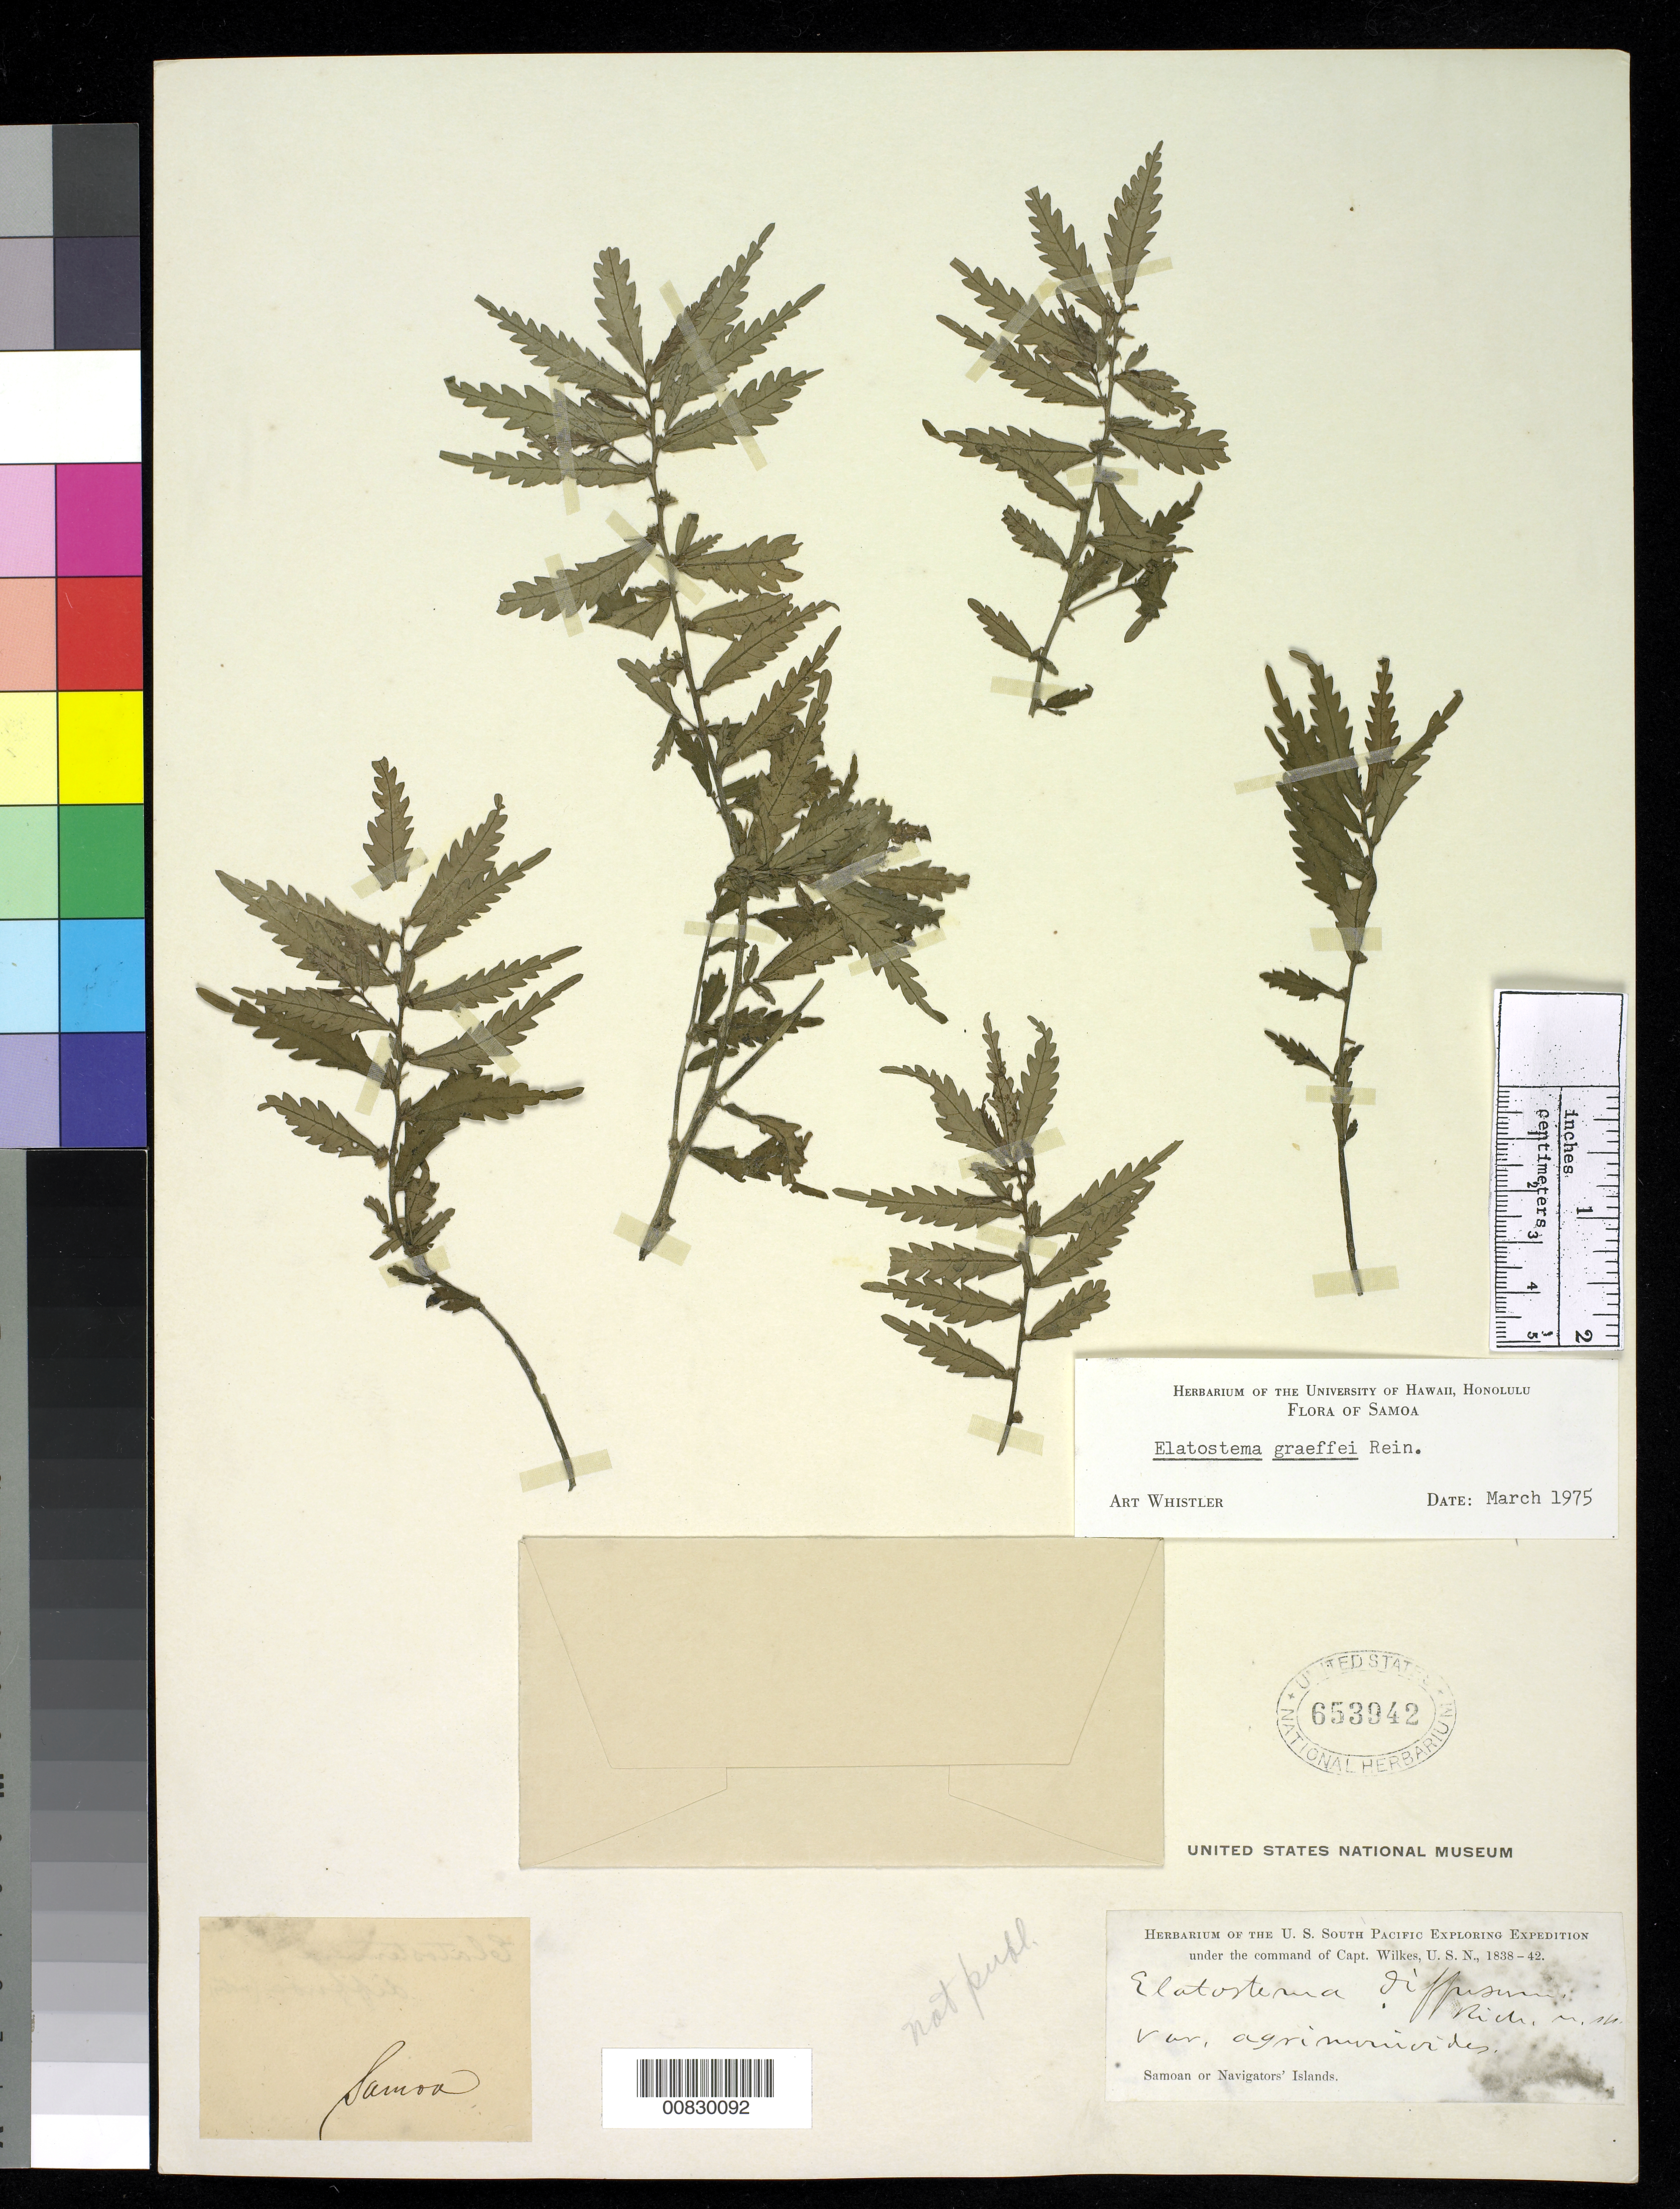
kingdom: Plantae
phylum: Tracheophyta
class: Magnoliopsida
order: Rosales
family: Urticaceae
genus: Elatostema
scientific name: Elatostema graeffei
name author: Reinecke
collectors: Wilkes Explor. Exped.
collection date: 1838/1842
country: American Samoa / Samoa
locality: Samoan Islands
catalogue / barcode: US 653942